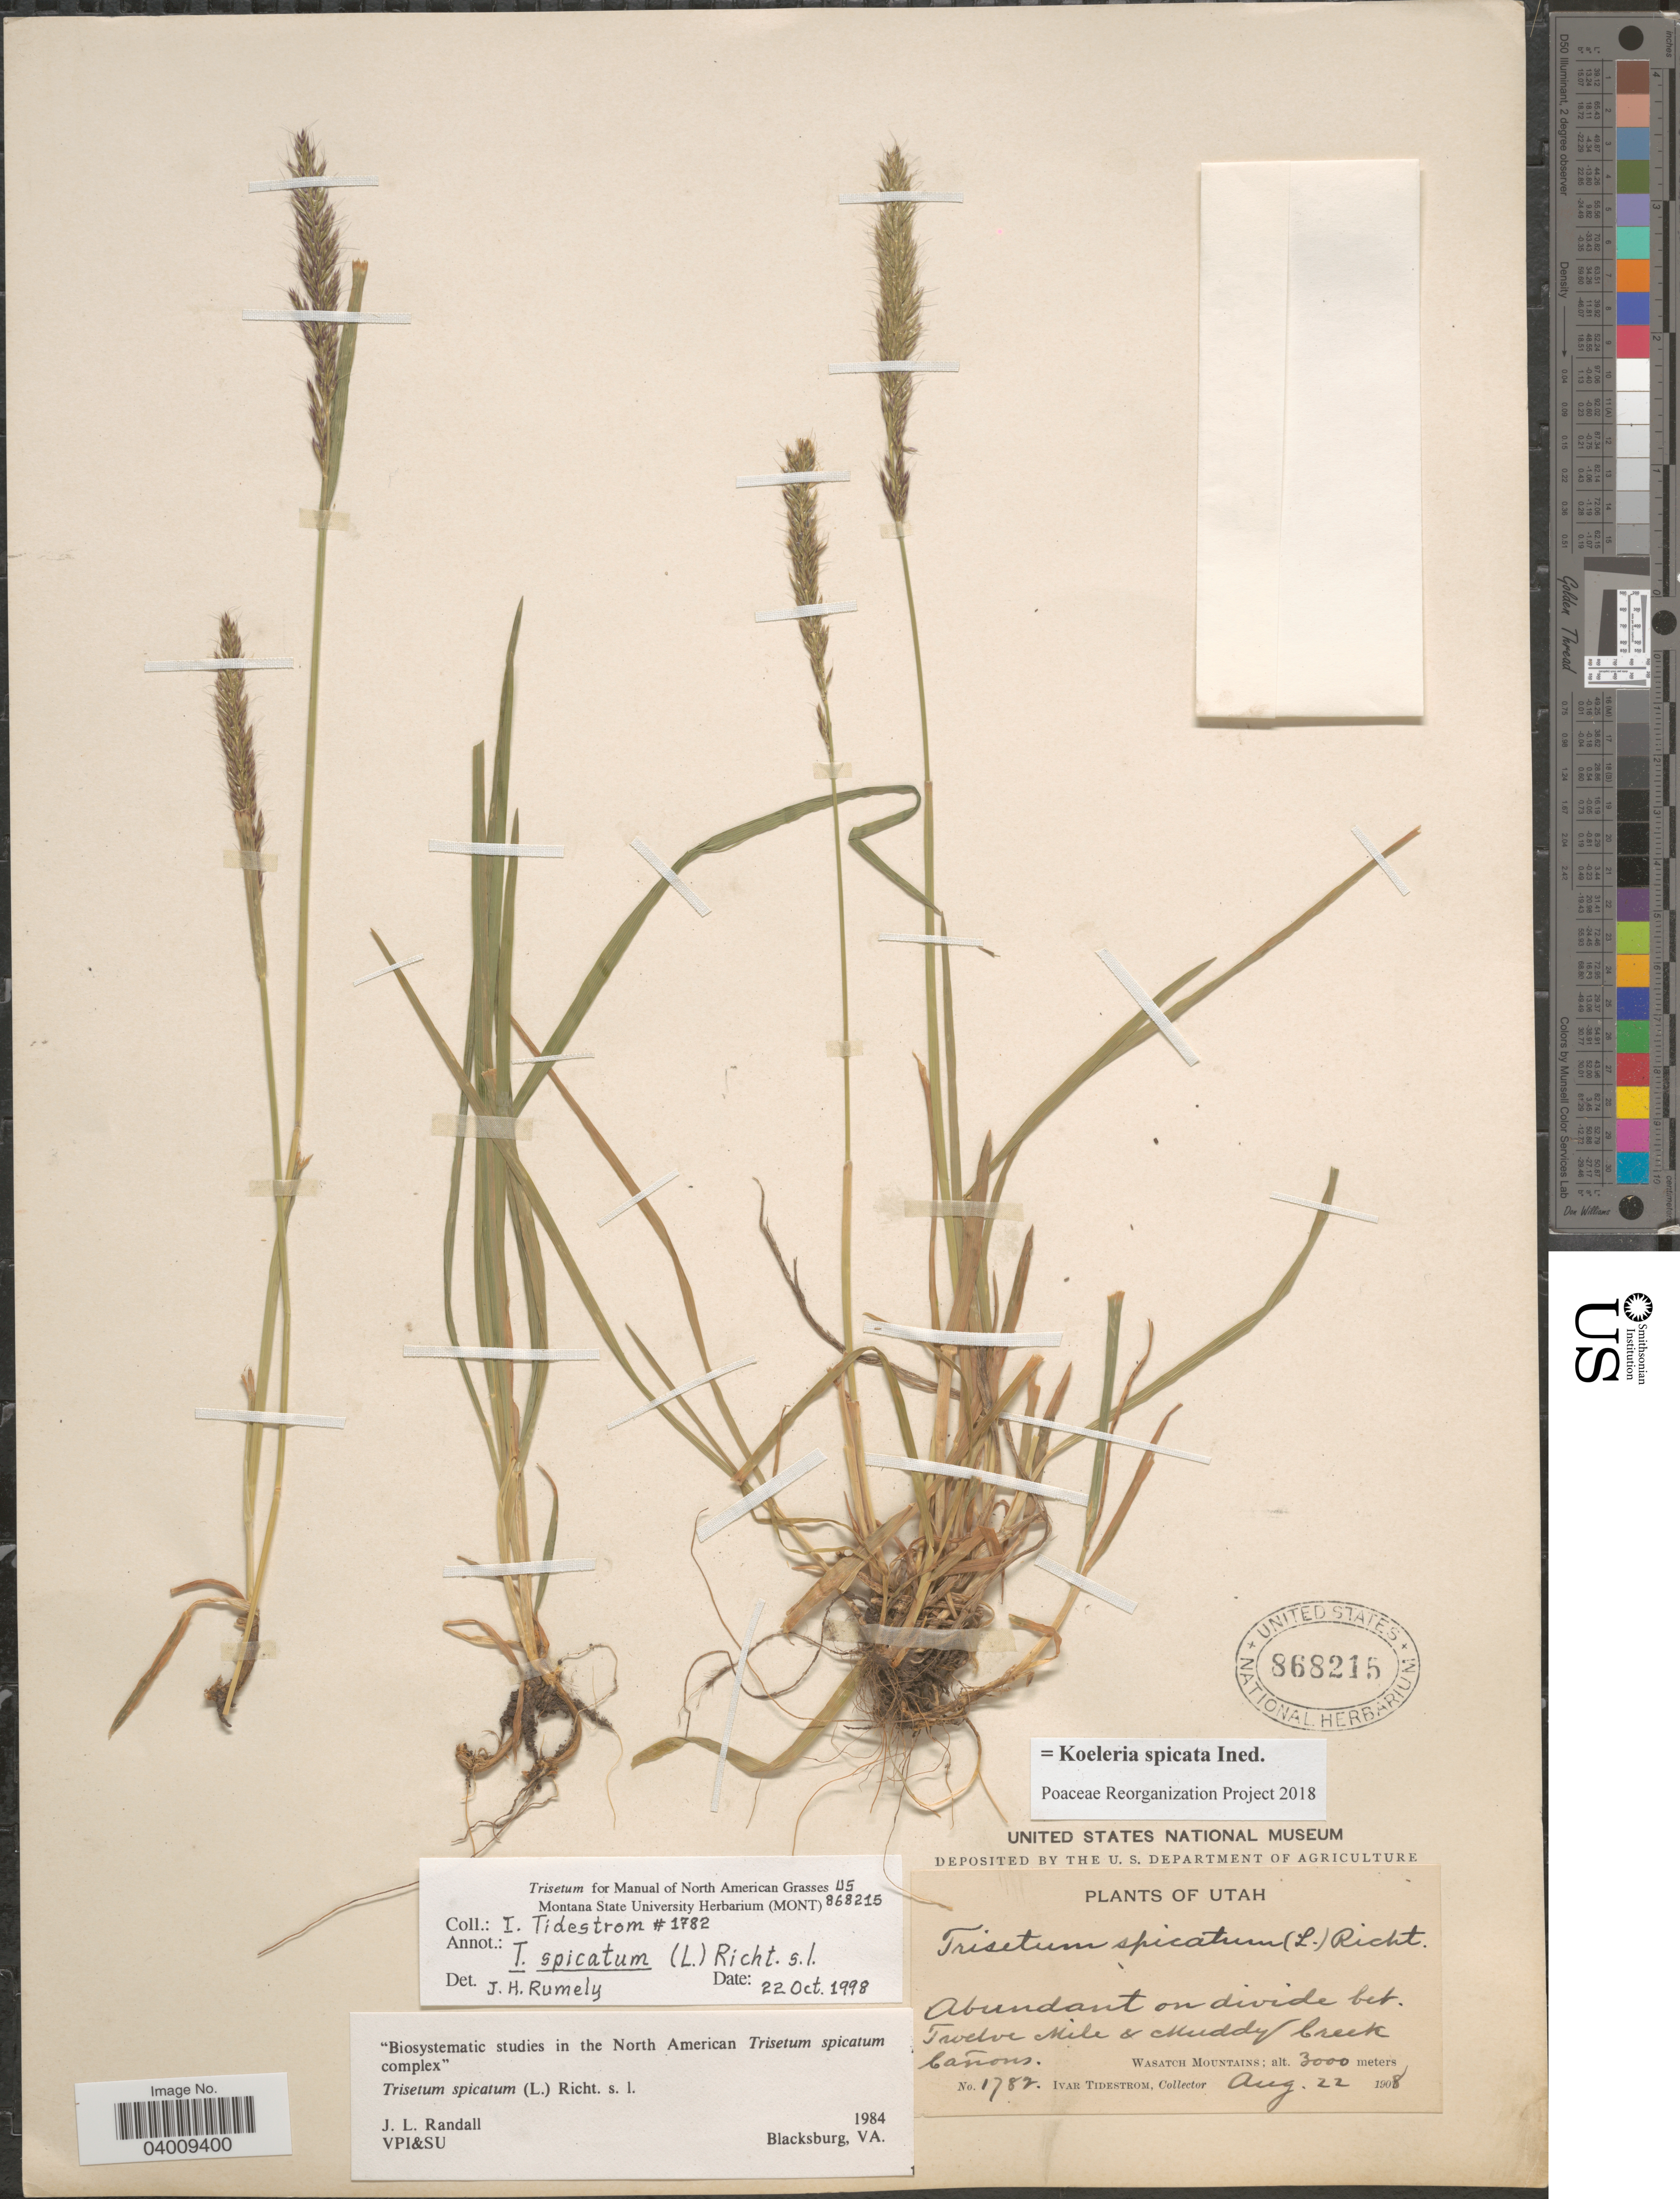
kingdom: Plantae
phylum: Tracheophyta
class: Liliopsida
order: Poales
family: Poaceae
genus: Koeleria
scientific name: Koeleria spicata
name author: (L.) Barberá et al.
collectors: I. F. Tidestrom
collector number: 1782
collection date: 1908-08-22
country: United States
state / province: Utah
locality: On divide bet. Twelve Mile & Muddy Creek Cañons. Wasatch Mountains.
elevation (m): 3000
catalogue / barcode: US 868215